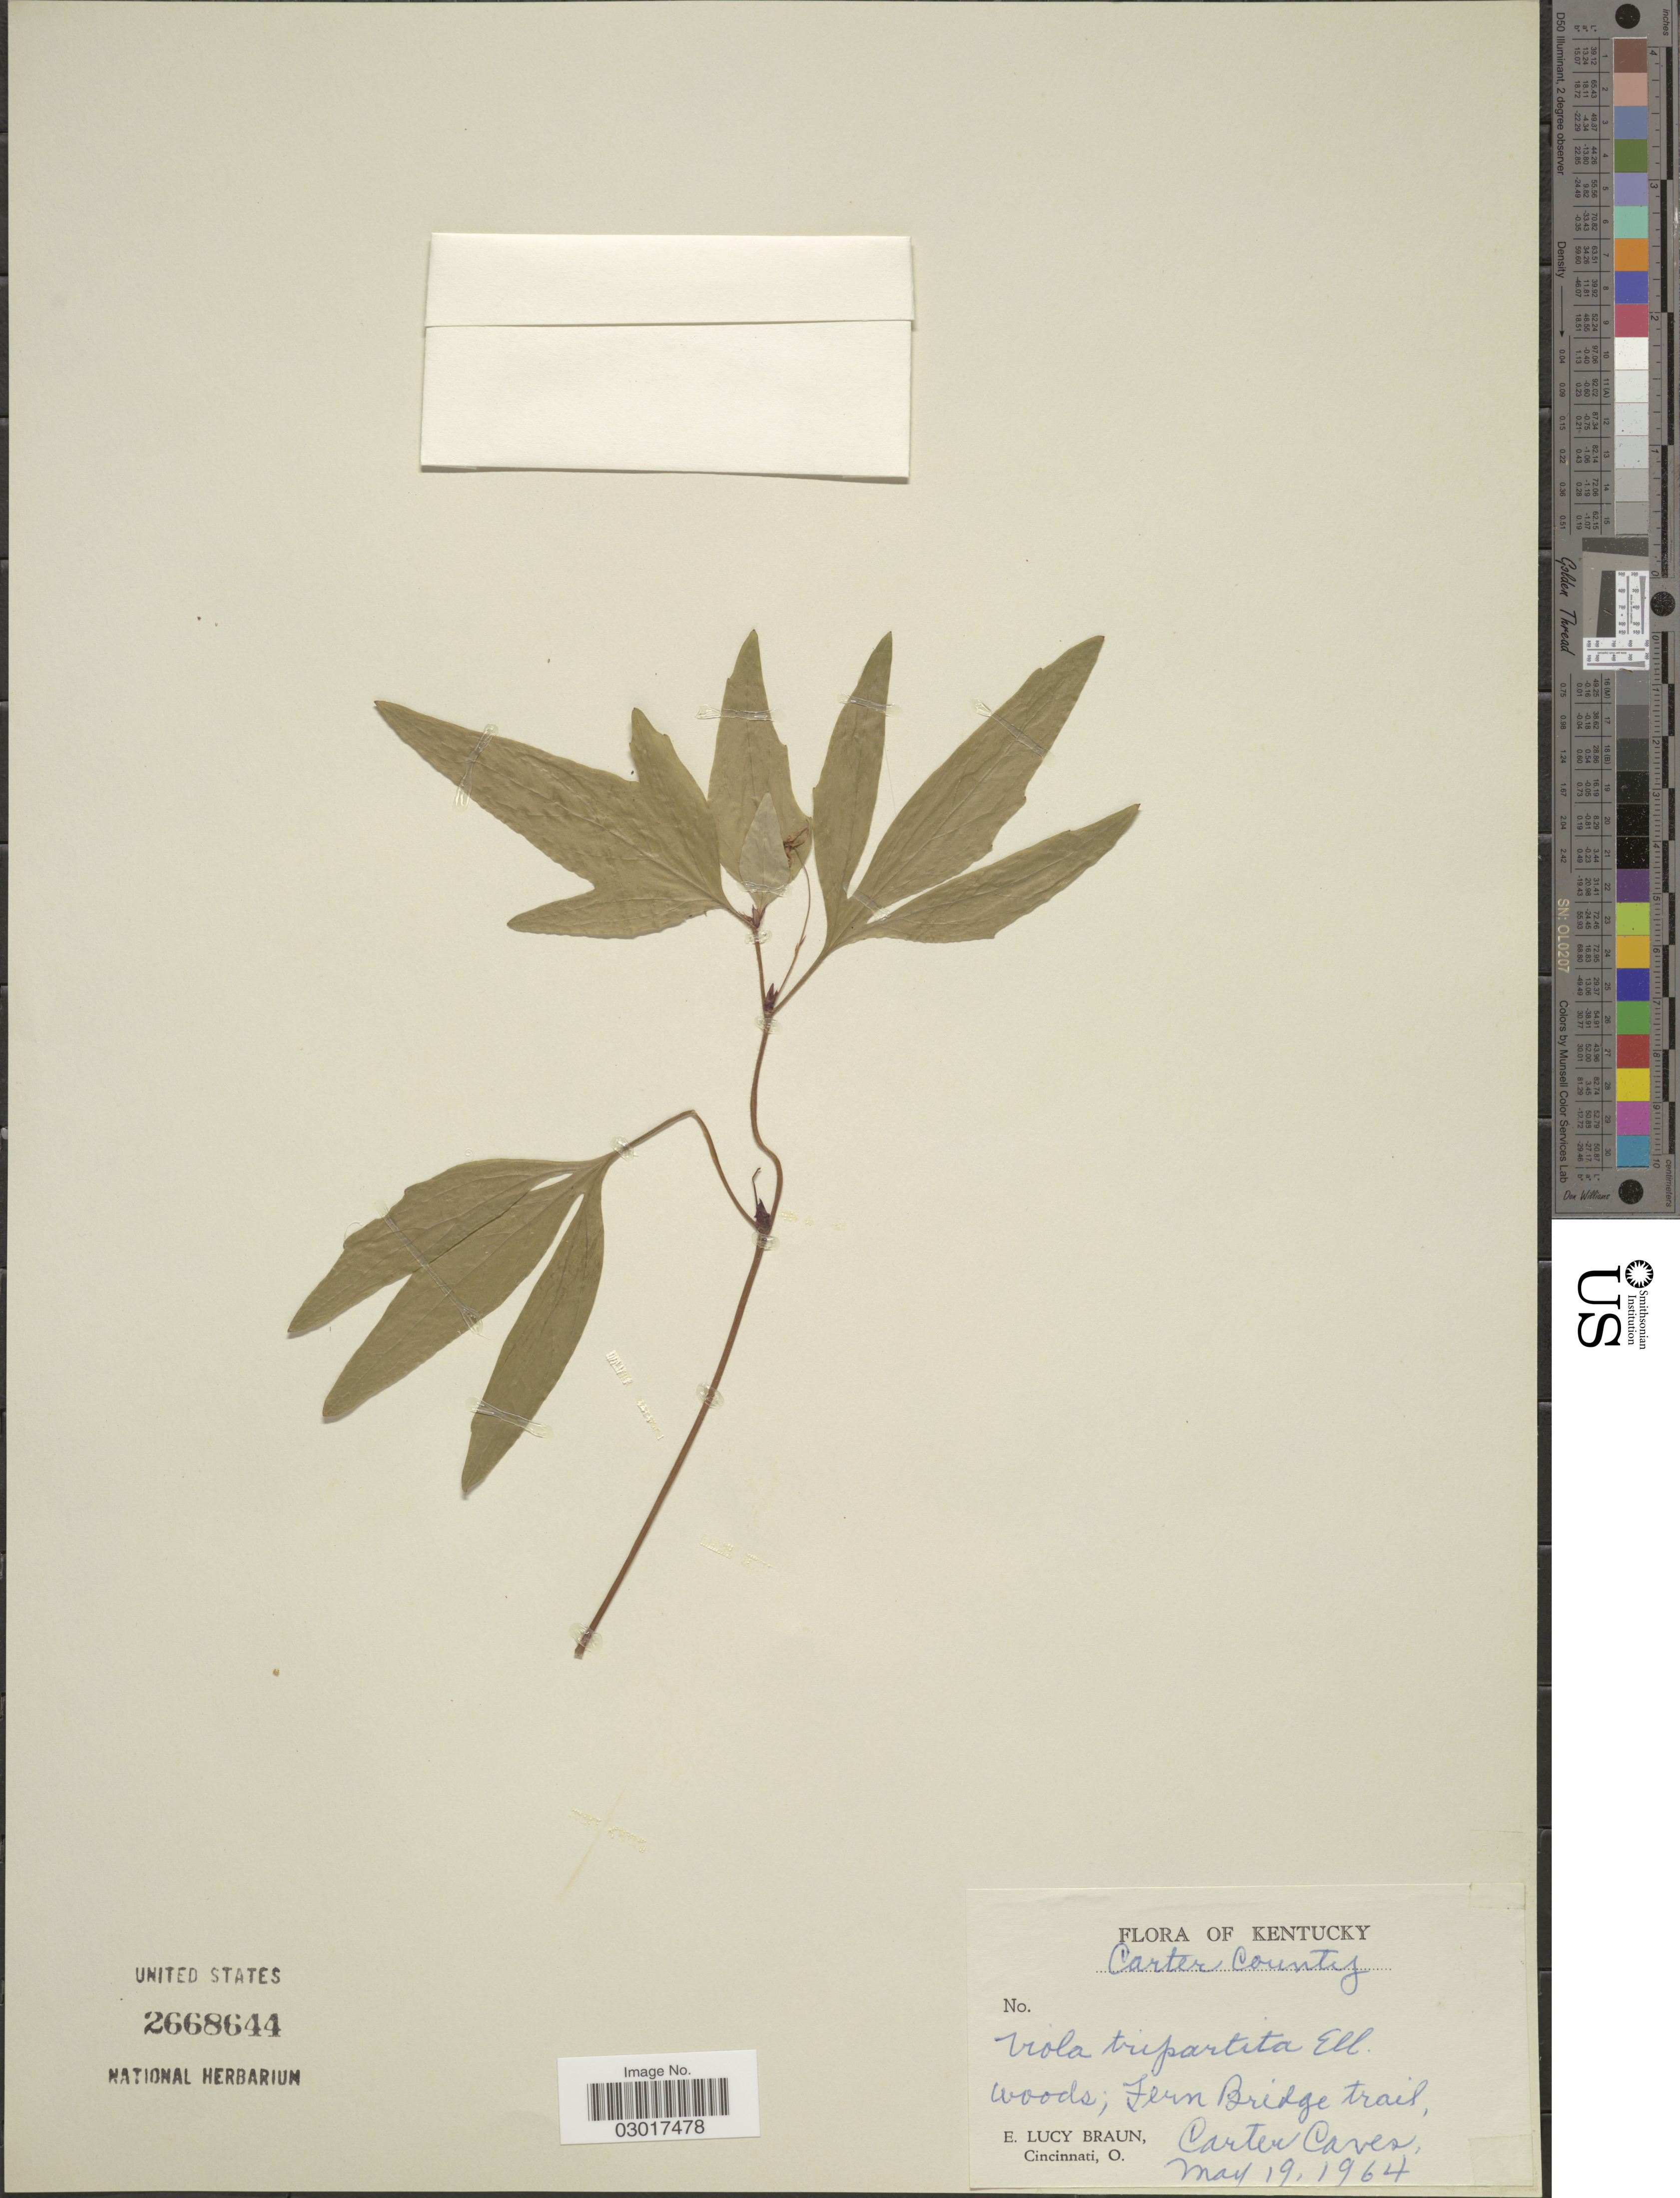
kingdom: Plantae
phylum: Tracheophyta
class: Magnoliopsida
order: Malpighiales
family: Violaceae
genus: Viola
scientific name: Viola tripartita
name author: Elliott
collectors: E. L. Braun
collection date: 1964-05-19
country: United States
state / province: Kentucky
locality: Carter County. Fern Bridge trail, Carter Caves.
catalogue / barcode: US 2668644